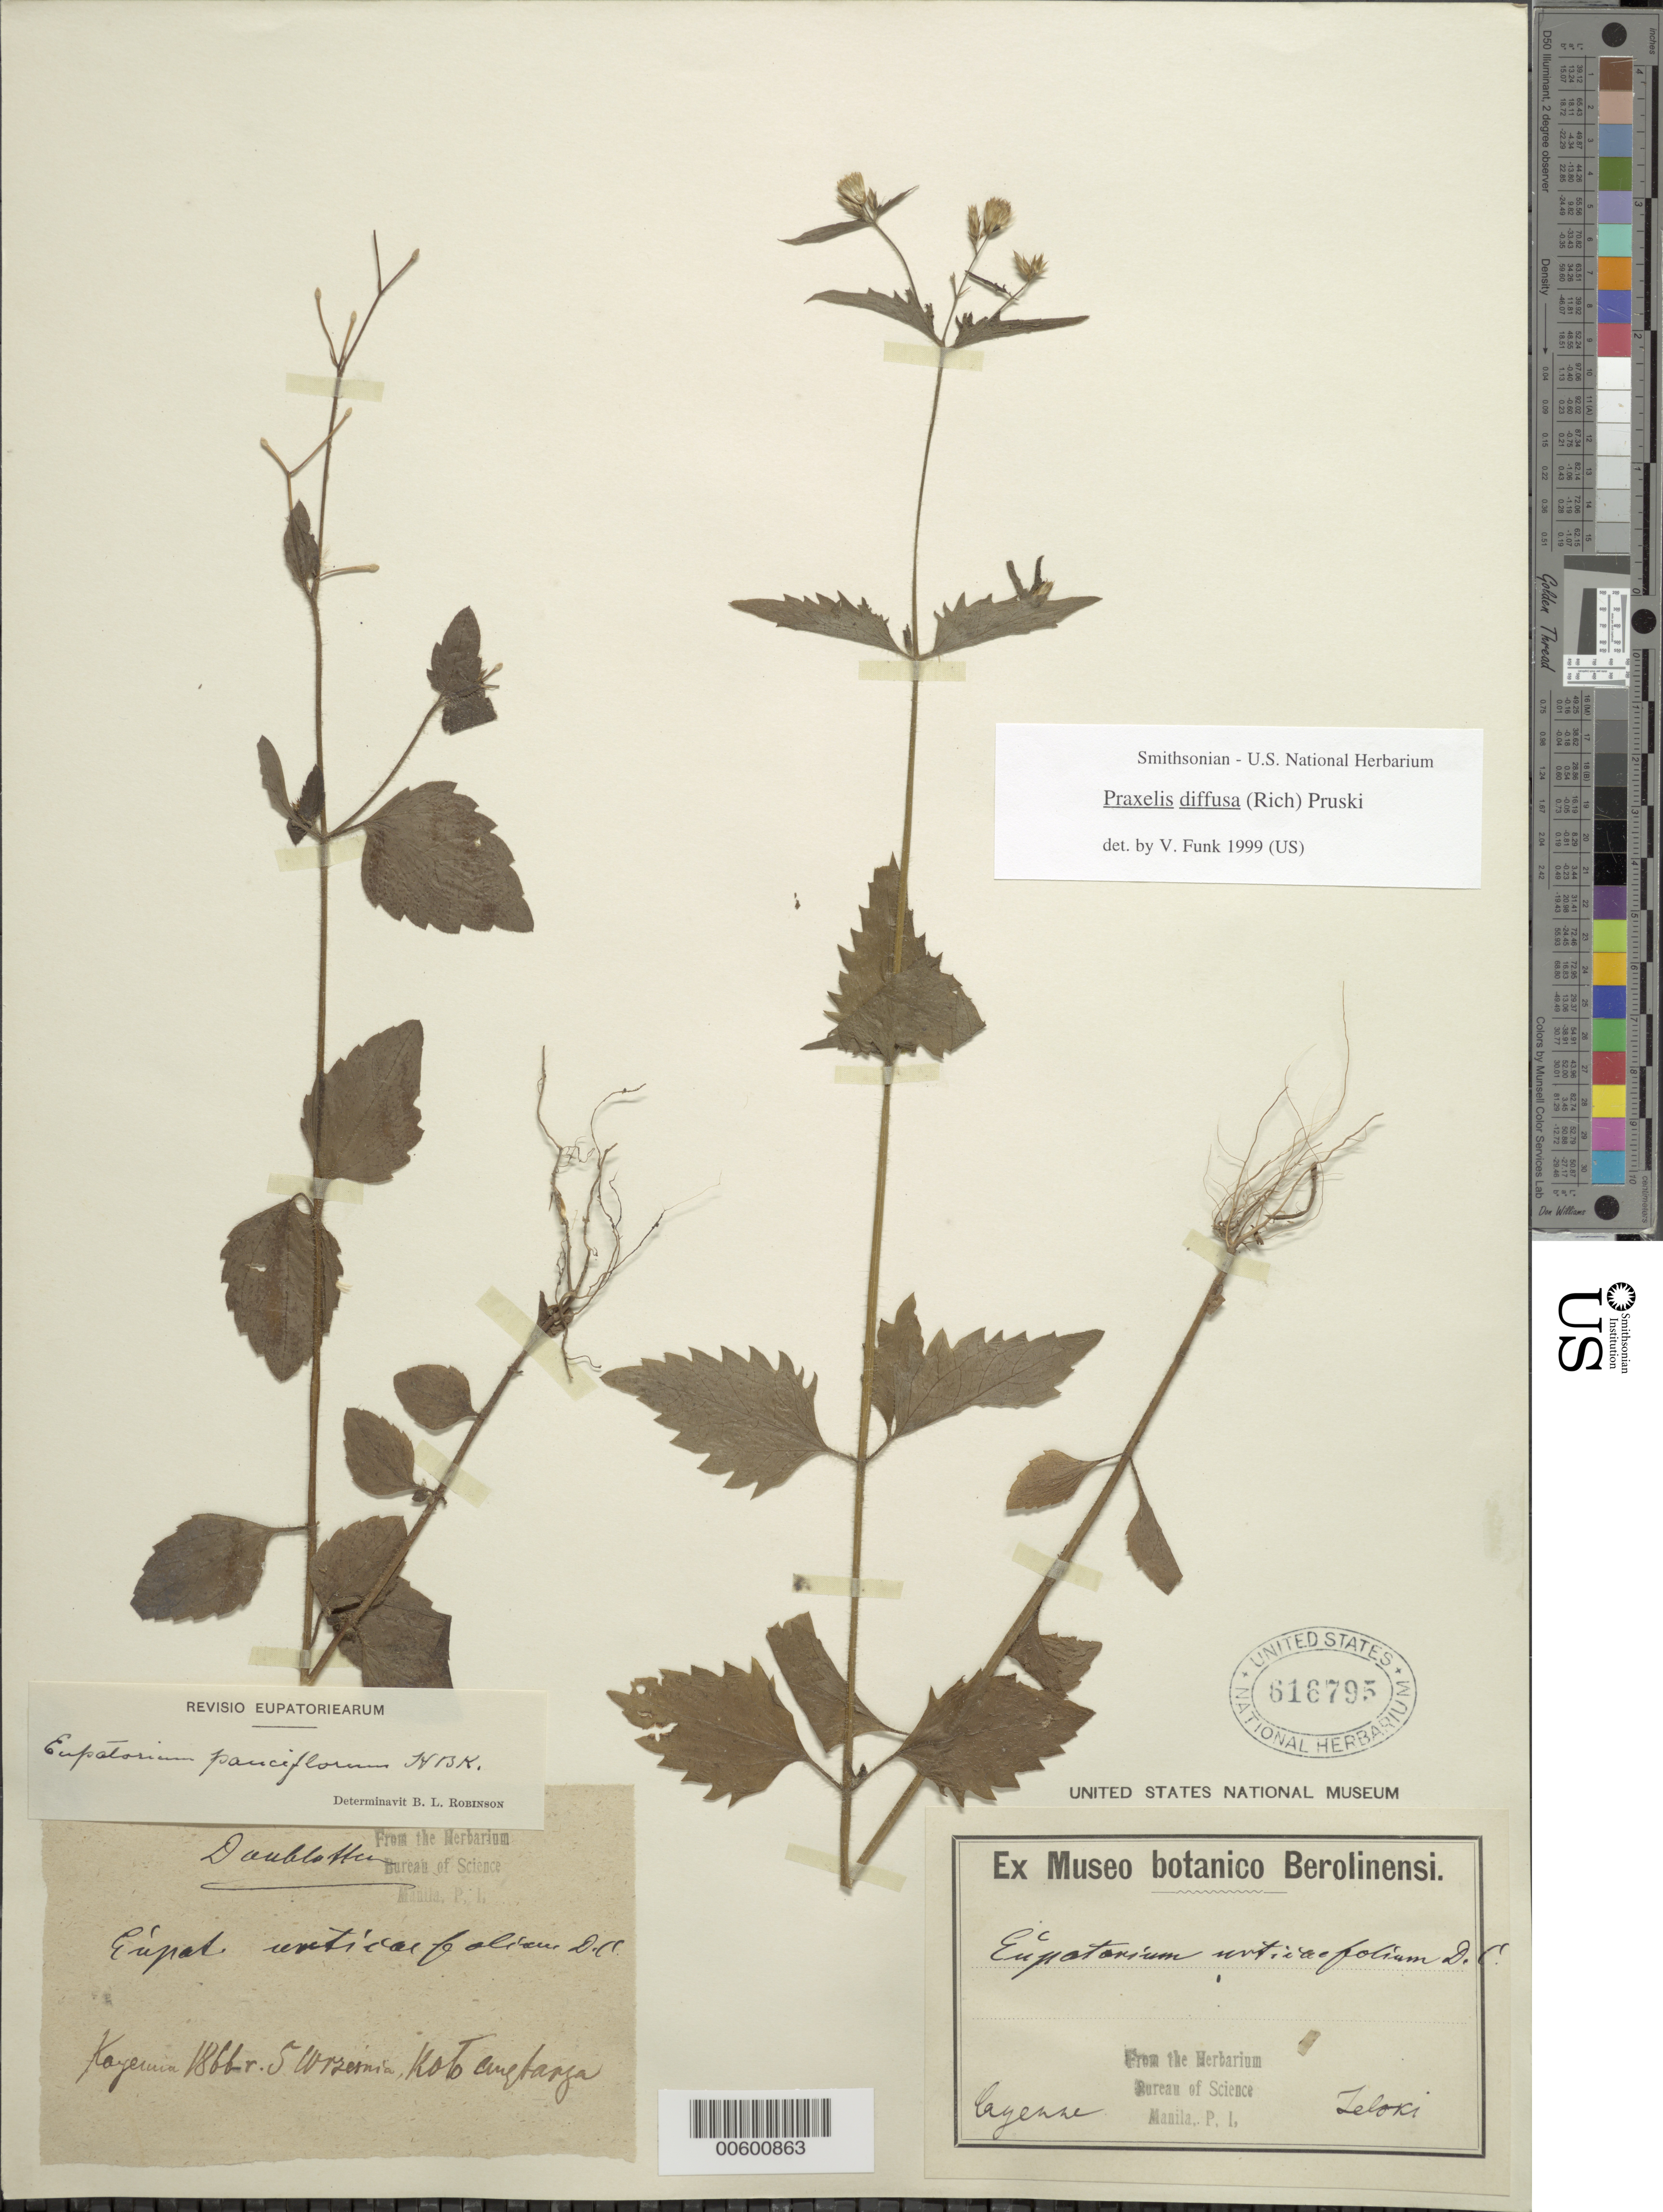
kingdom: Plantae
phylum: Tracheophyta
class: Magnoliopsida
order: Asterales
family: Asteraceae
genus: Praxelis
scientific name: Praxelis diffusa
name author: (Rich.) Pruski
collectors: H. Jelski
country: French Guiana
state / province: Cayenne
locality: Cayenne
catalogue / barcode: US 616795